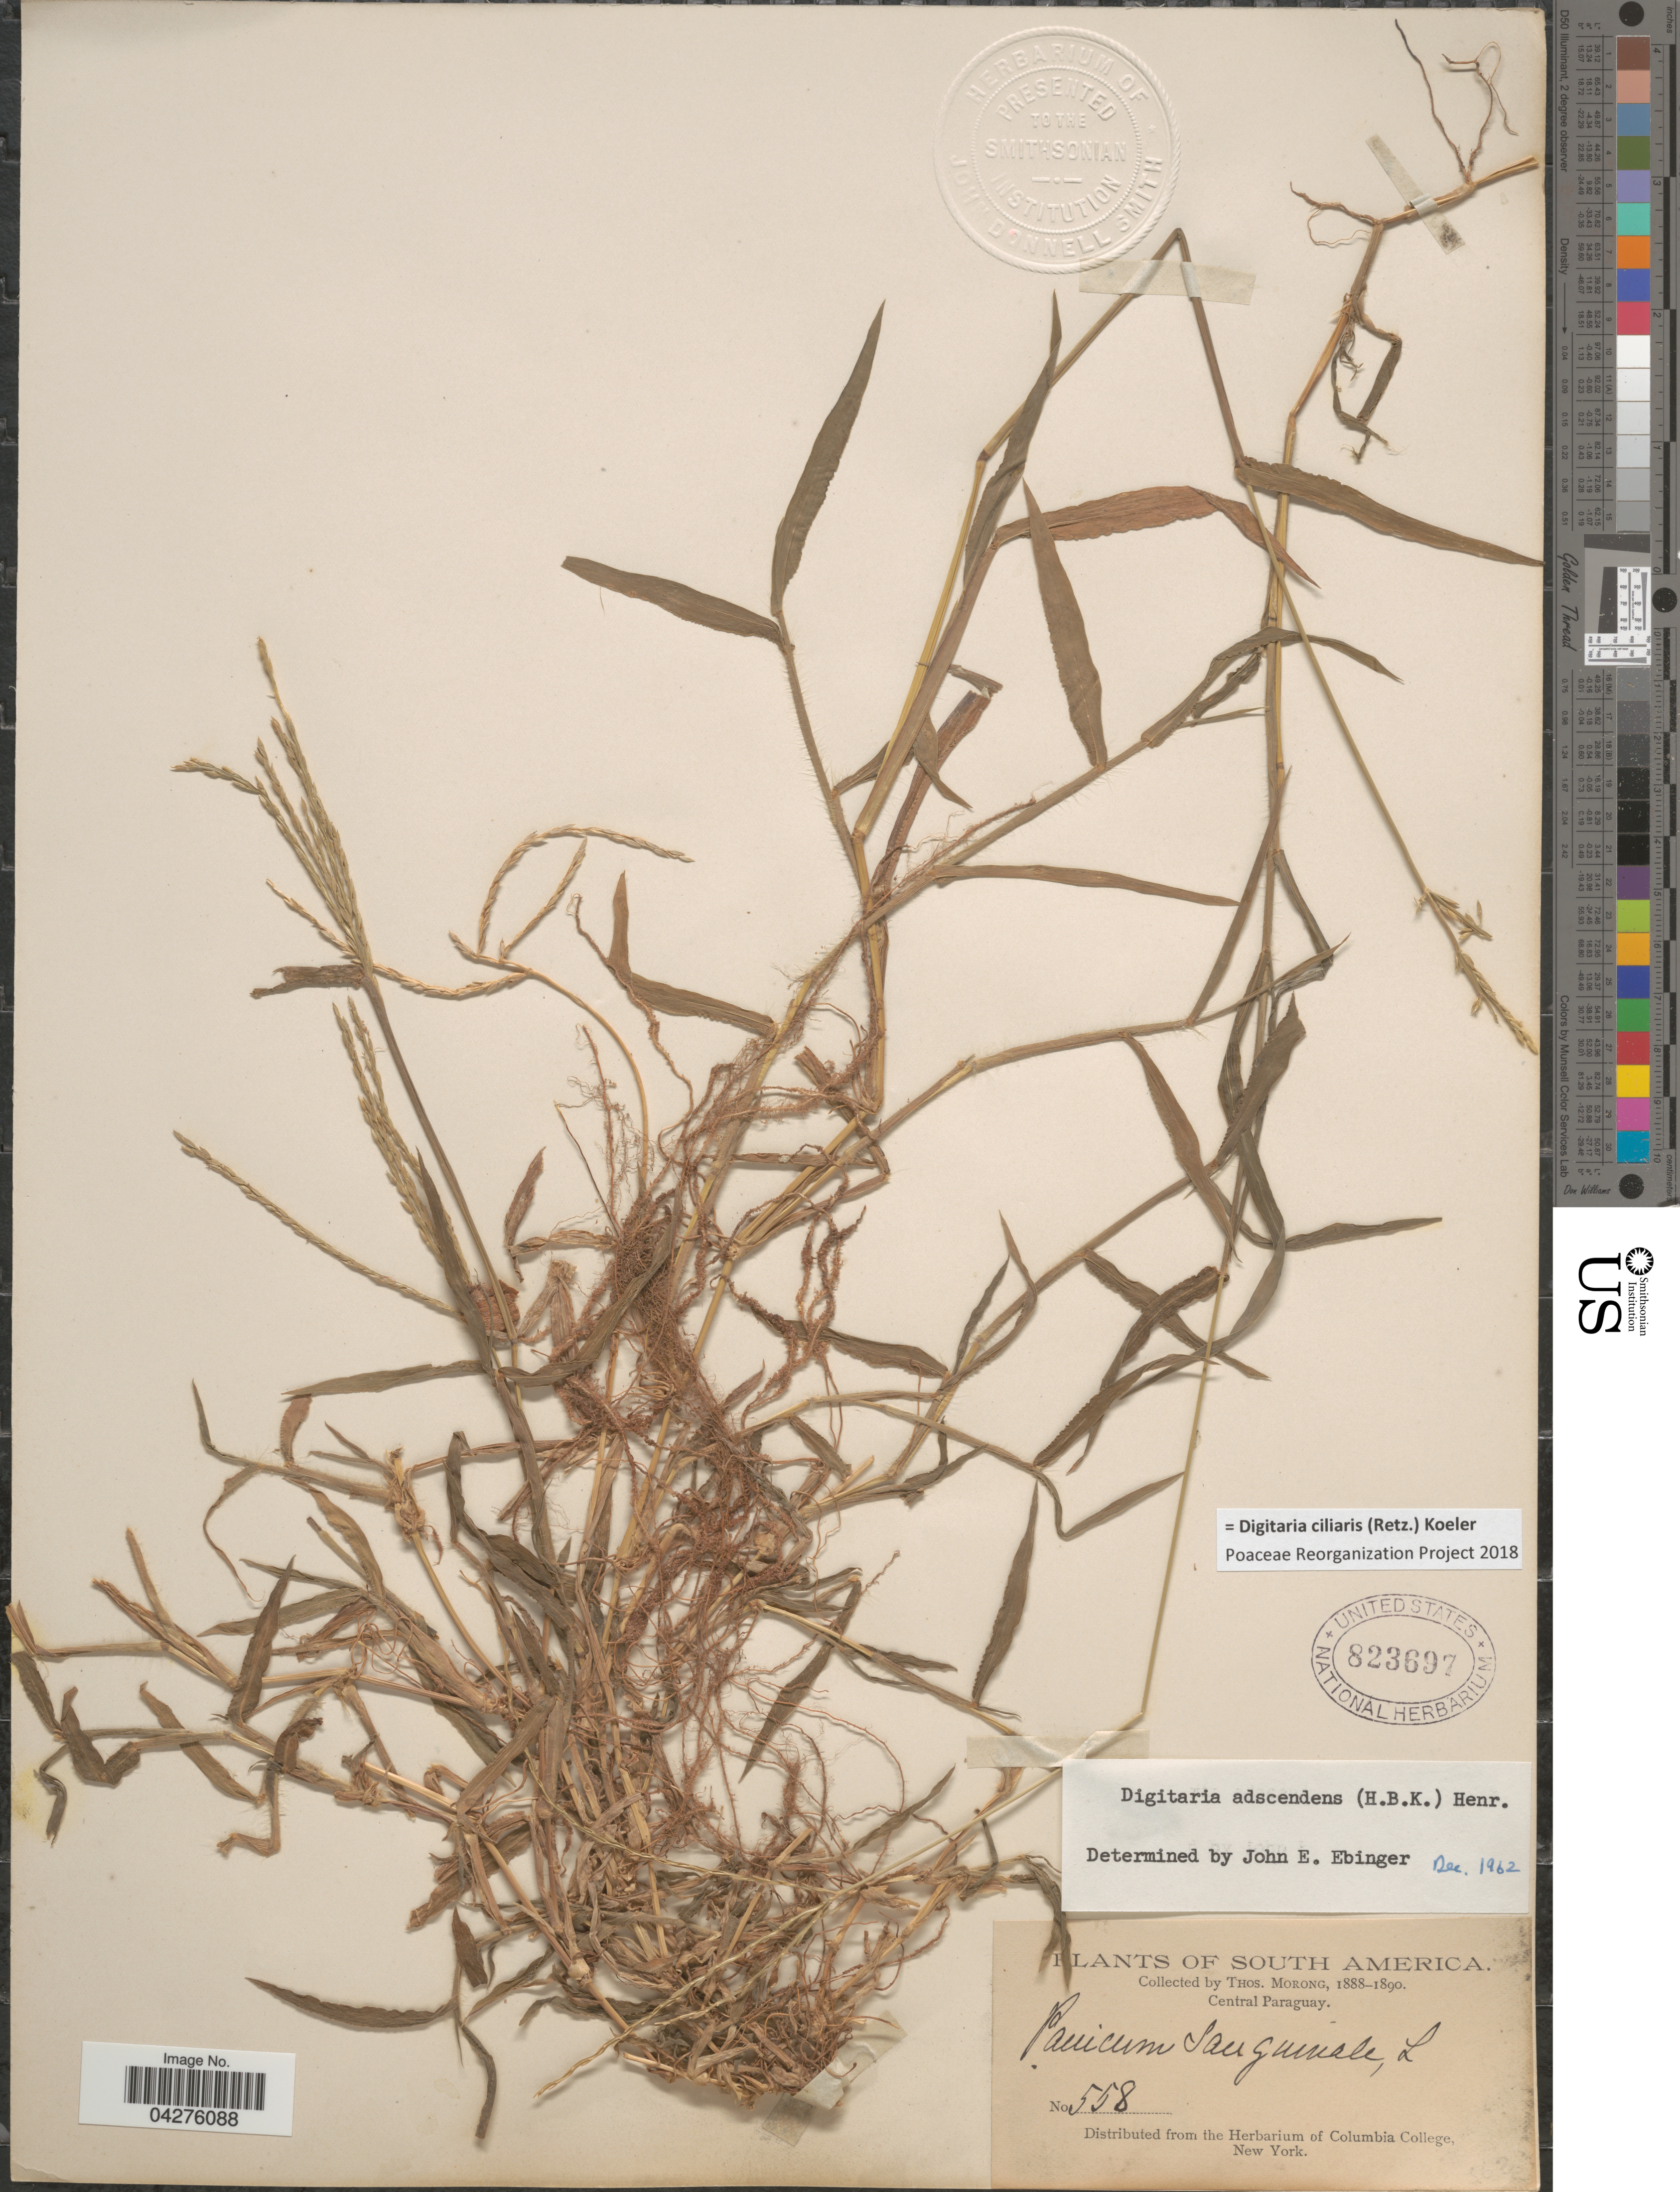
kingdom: Plantae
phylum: Tracheophyta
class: Liliopsida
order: Poales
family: Poaceae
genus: Digitaria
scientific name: Digitaria ciliaris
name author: (Retz.) Koeler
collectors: ex herb. T. Morong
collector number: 558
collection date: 1880/1890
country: Paraguay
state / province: Central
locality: Central Paraguay.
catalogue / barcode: US 823697